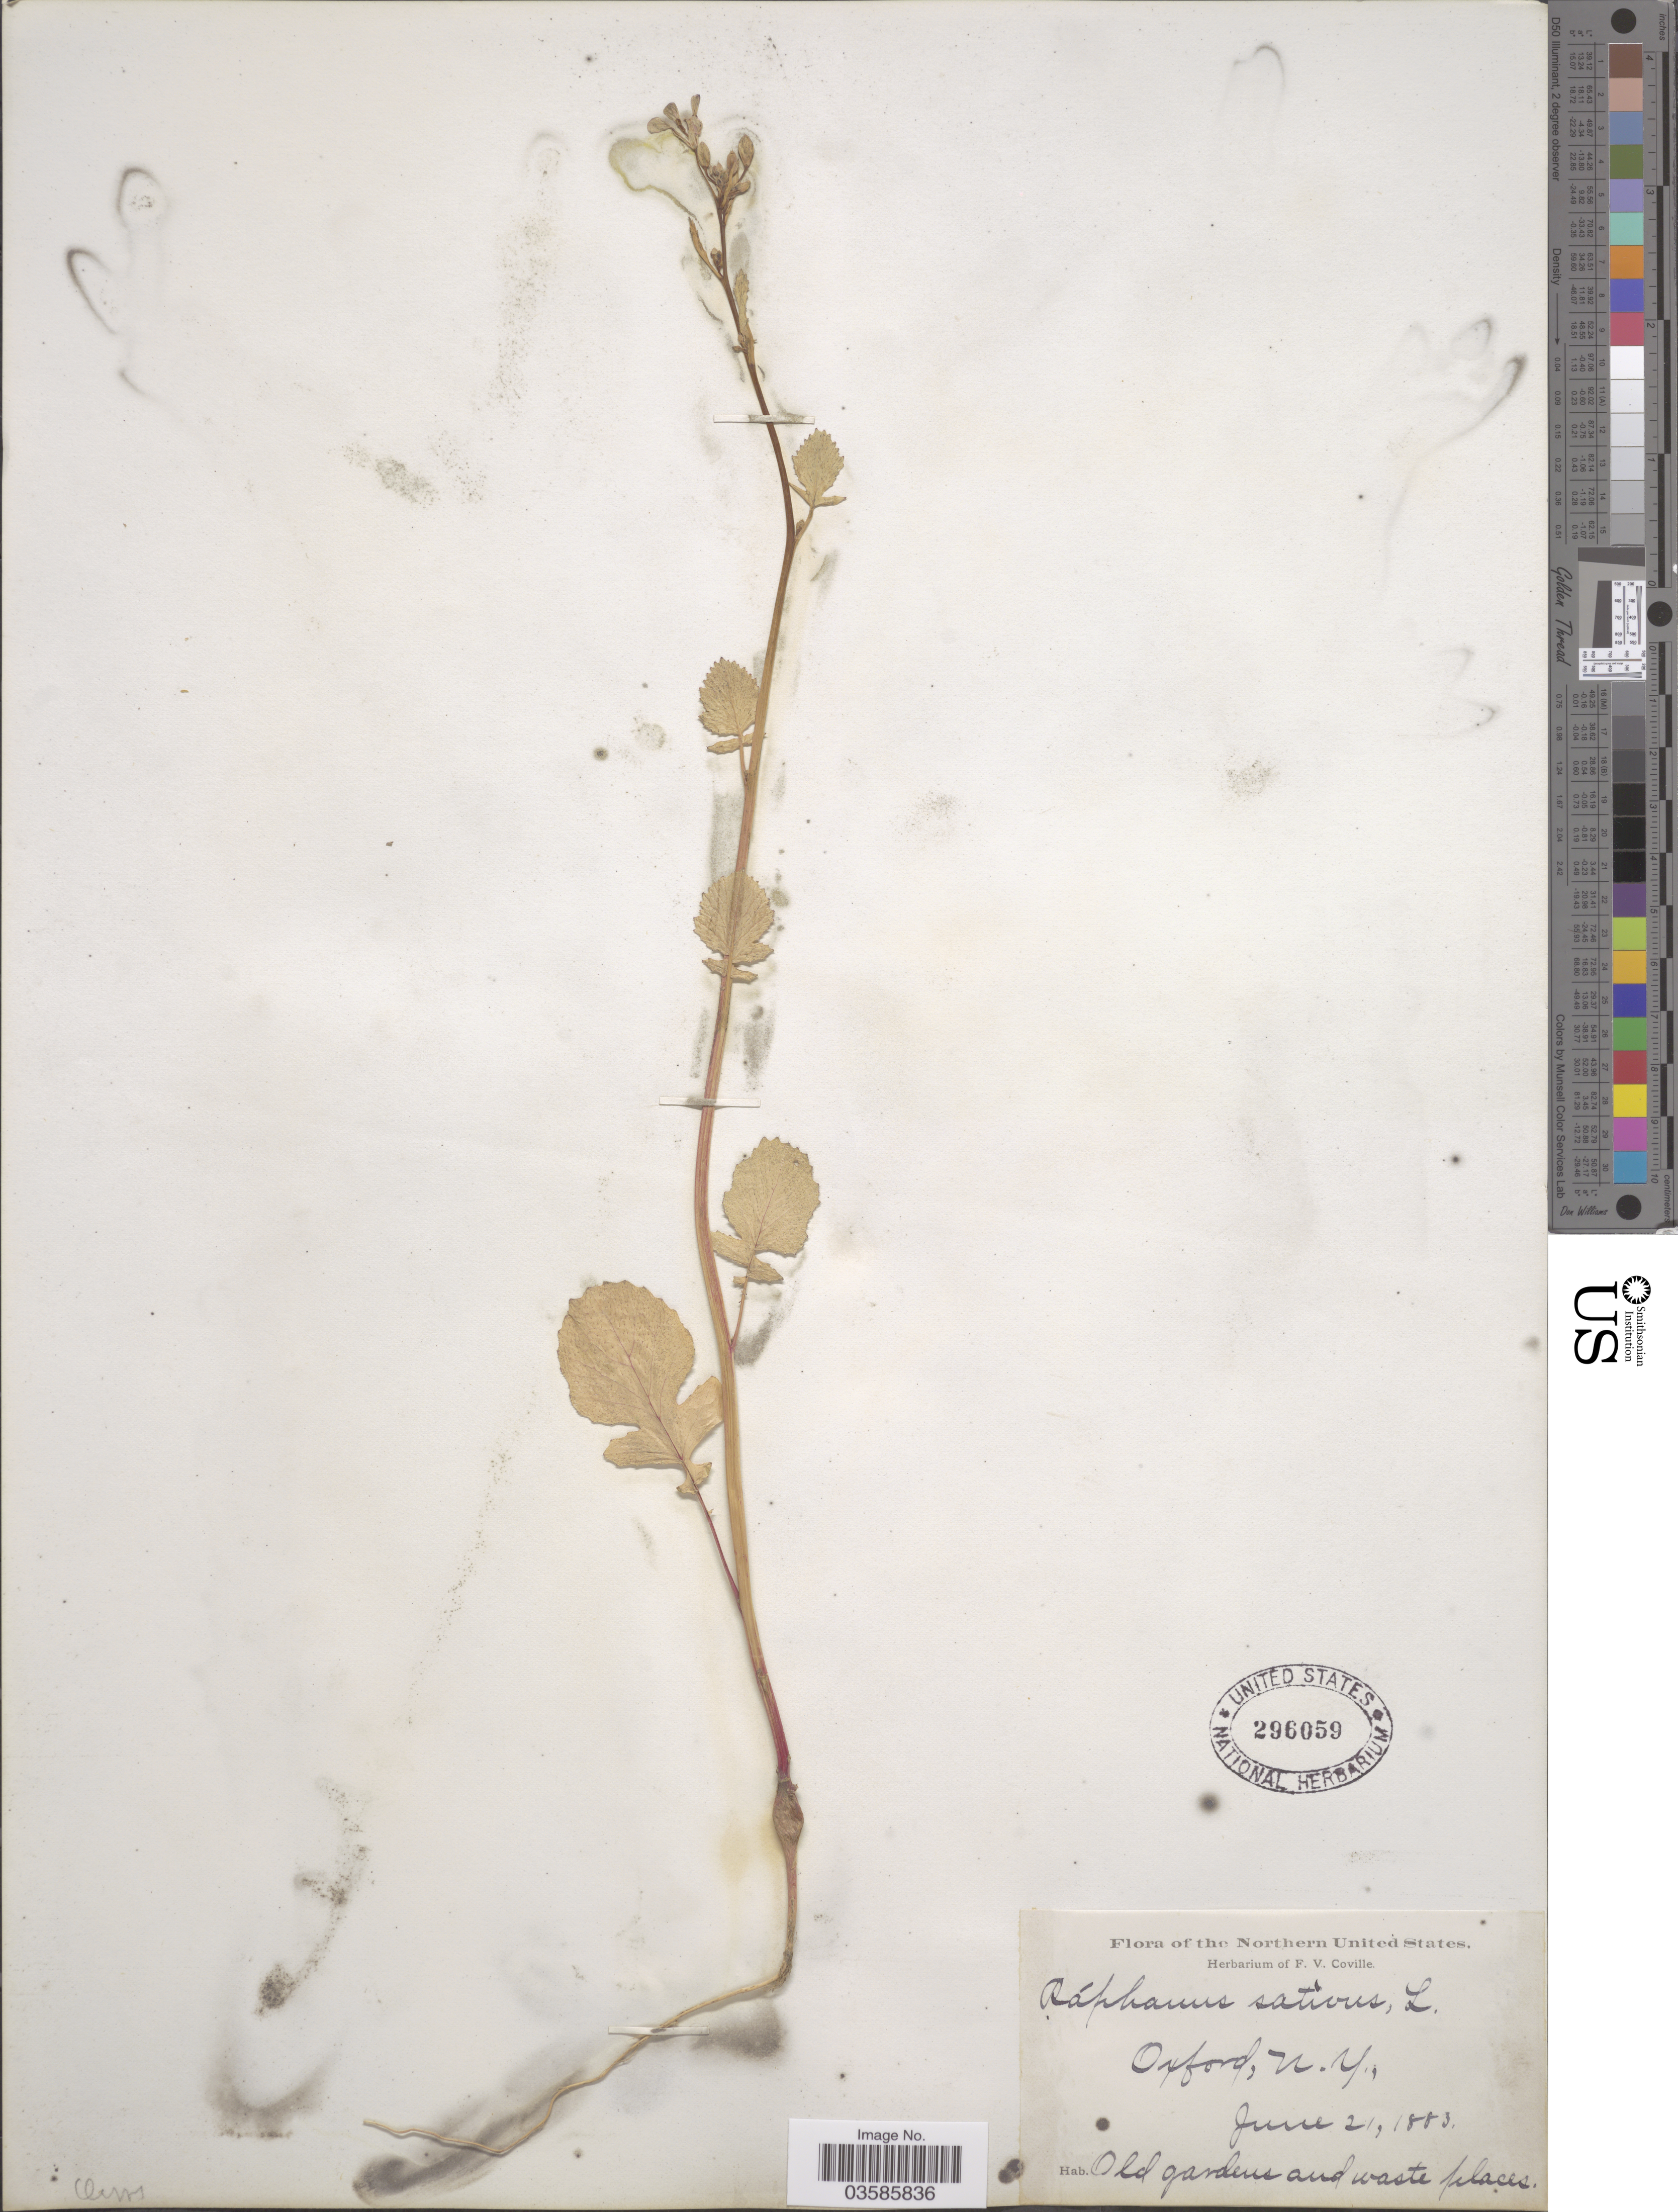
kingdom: Plantae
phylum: Tracheophyta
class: Magnoliopsida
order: Brassicales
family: Brassicaceae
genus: Raphanus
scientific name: Raphanus sativus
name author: L.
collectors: ex herb. F. V. Coville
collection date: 1883-06-21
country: United States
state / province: New York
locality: The Northern United States. Oxford. Old gardens and waste places.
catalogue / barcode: US 296059